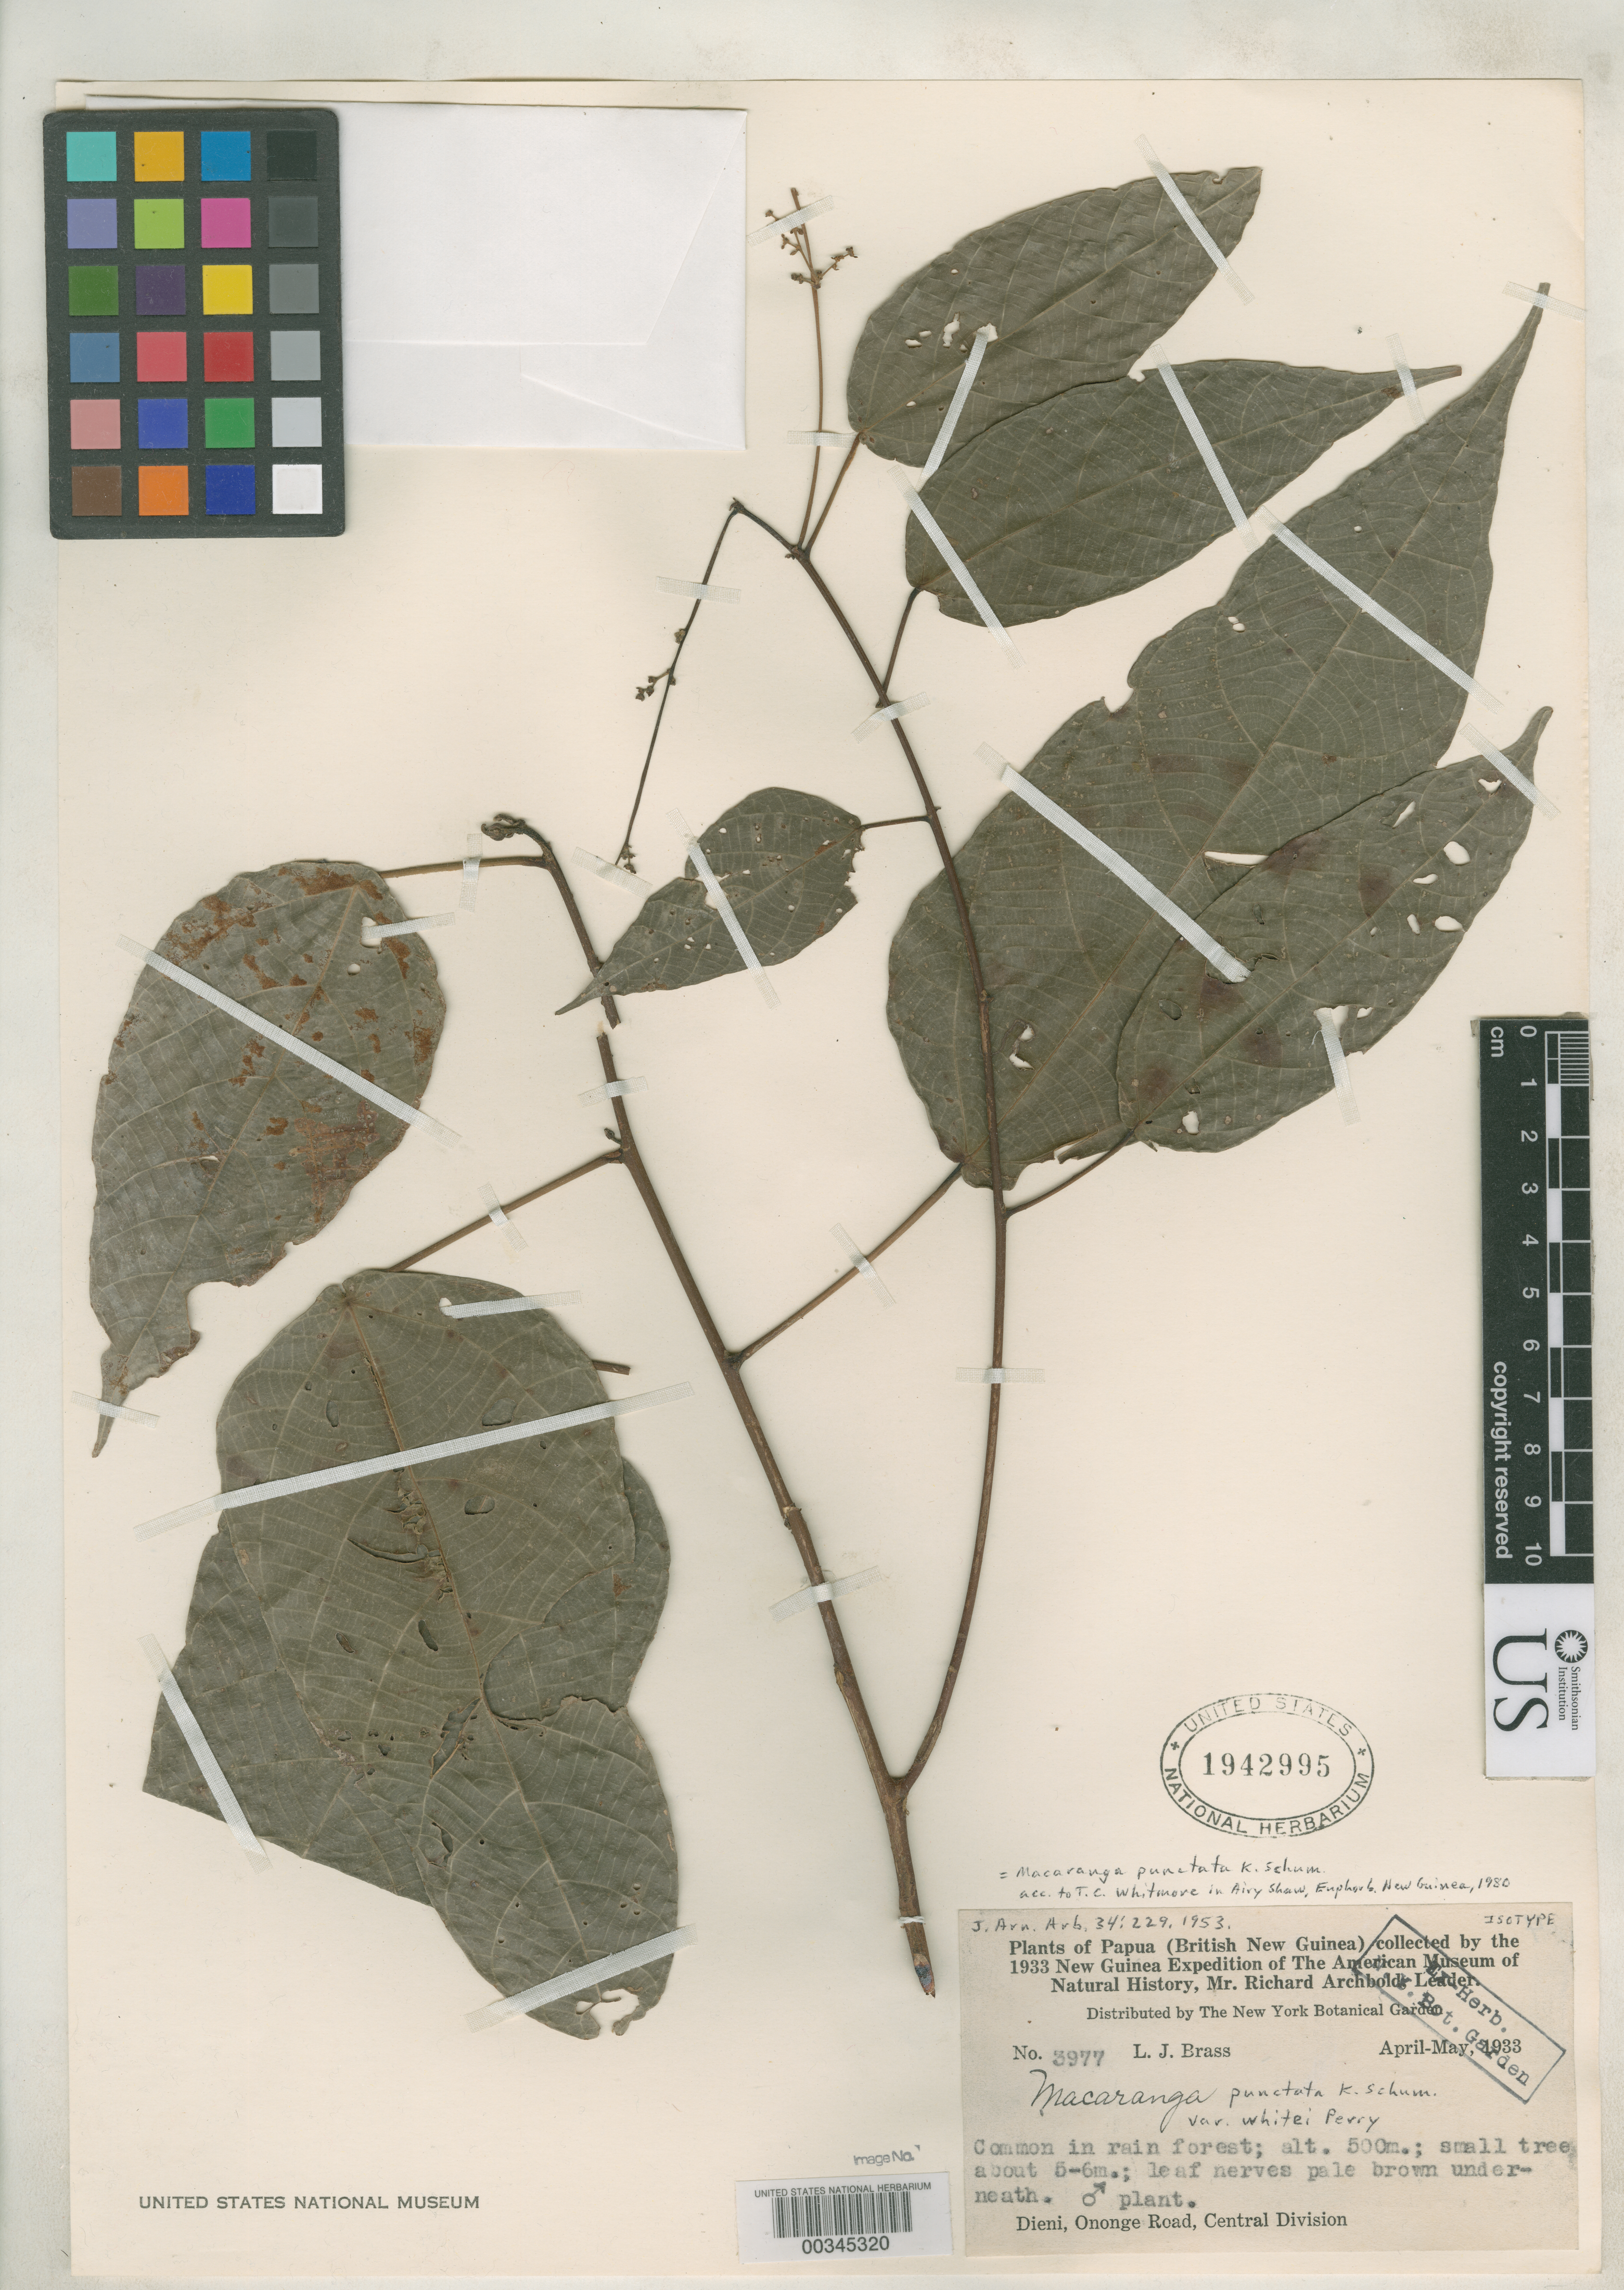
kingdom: Plantae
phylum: Tracheophyta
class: Magnoliopsida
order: Malpighiales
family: Euphorbiaceae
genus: Macaranga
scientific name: Macaranga punctata var. whitei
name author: L.M. Perry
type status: Isotype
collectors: L. J. Brass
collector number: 3977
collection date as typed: Apr 1933 to -- May 1933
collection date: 1933-04/1933-05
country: Papua New Guinea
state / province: Central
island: New Guinea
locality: Dieni, Ononge road.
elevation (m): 500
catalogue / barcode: US 1942995